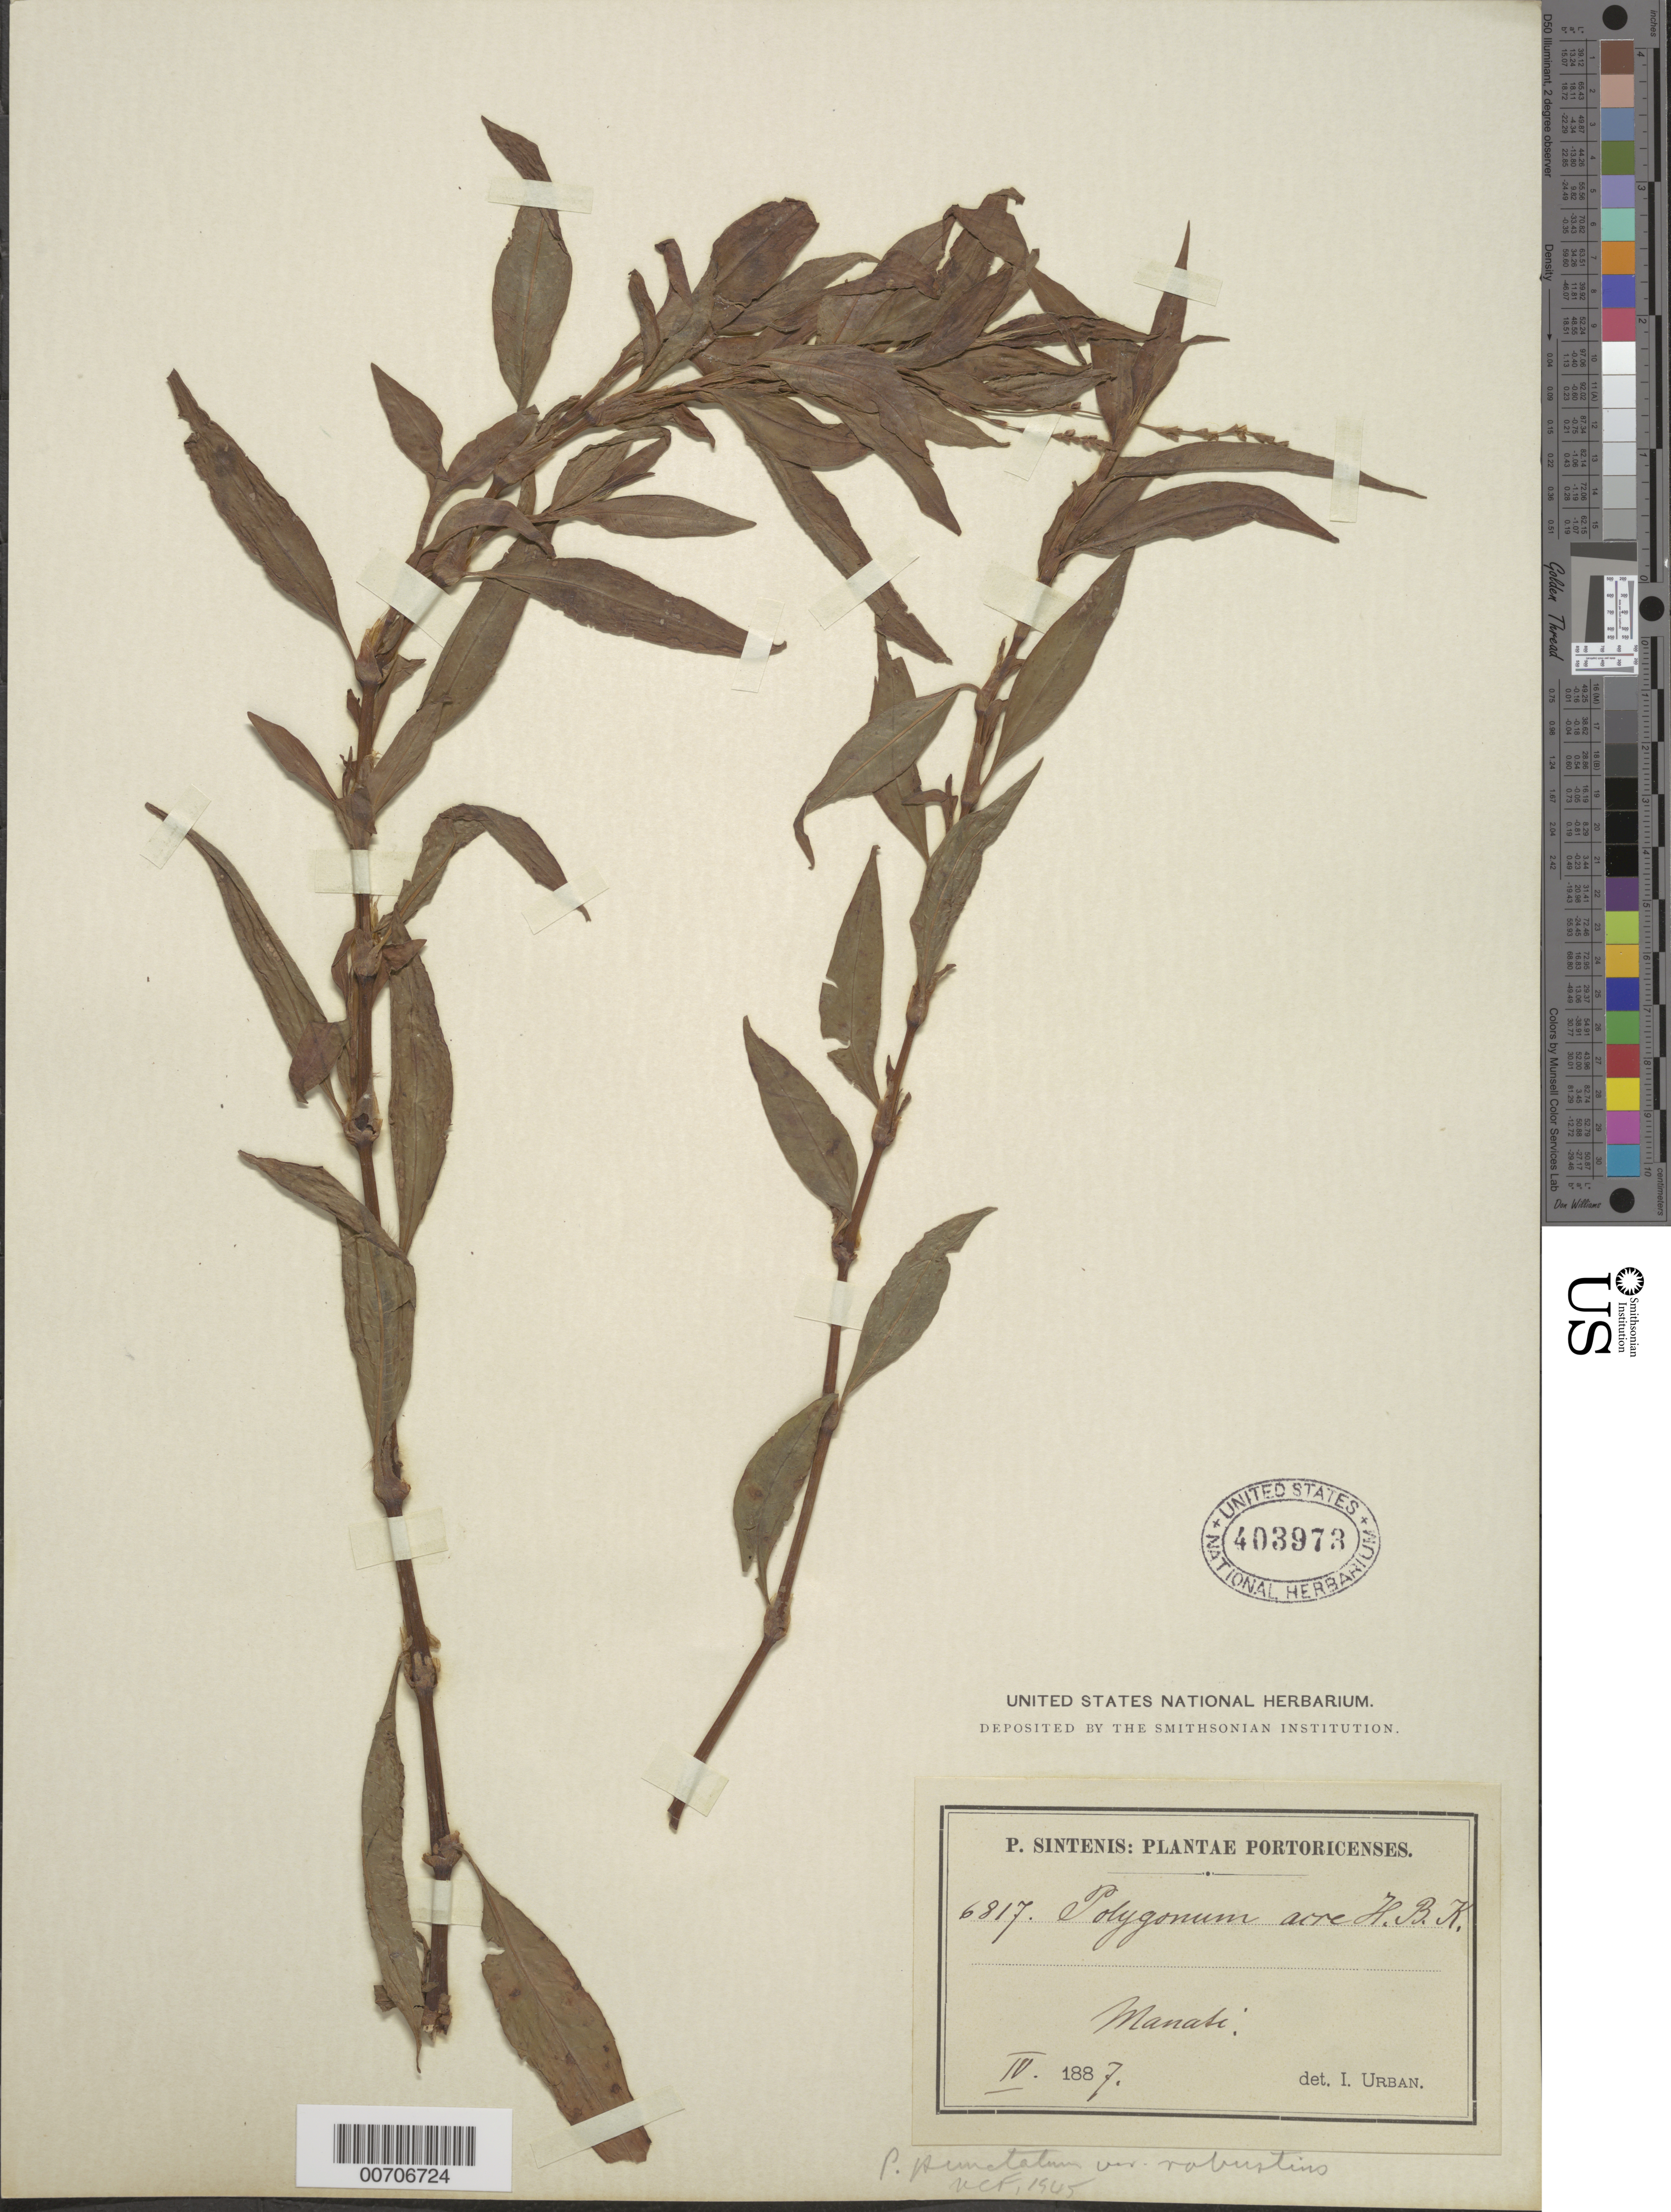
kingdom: Plantae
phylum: Tracheophyta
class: Magnoliopsida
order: Caryophyllales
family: Polygonaceae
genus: Polygonum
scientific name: Polygonum acre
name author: Kunth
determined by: Urban, Ignatz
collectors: P. Sintenis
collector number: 6817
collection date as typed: Apr 1887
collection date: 1887-04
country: Puerto Rico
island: Greater Antilles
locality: Manati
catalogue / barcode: US 403973